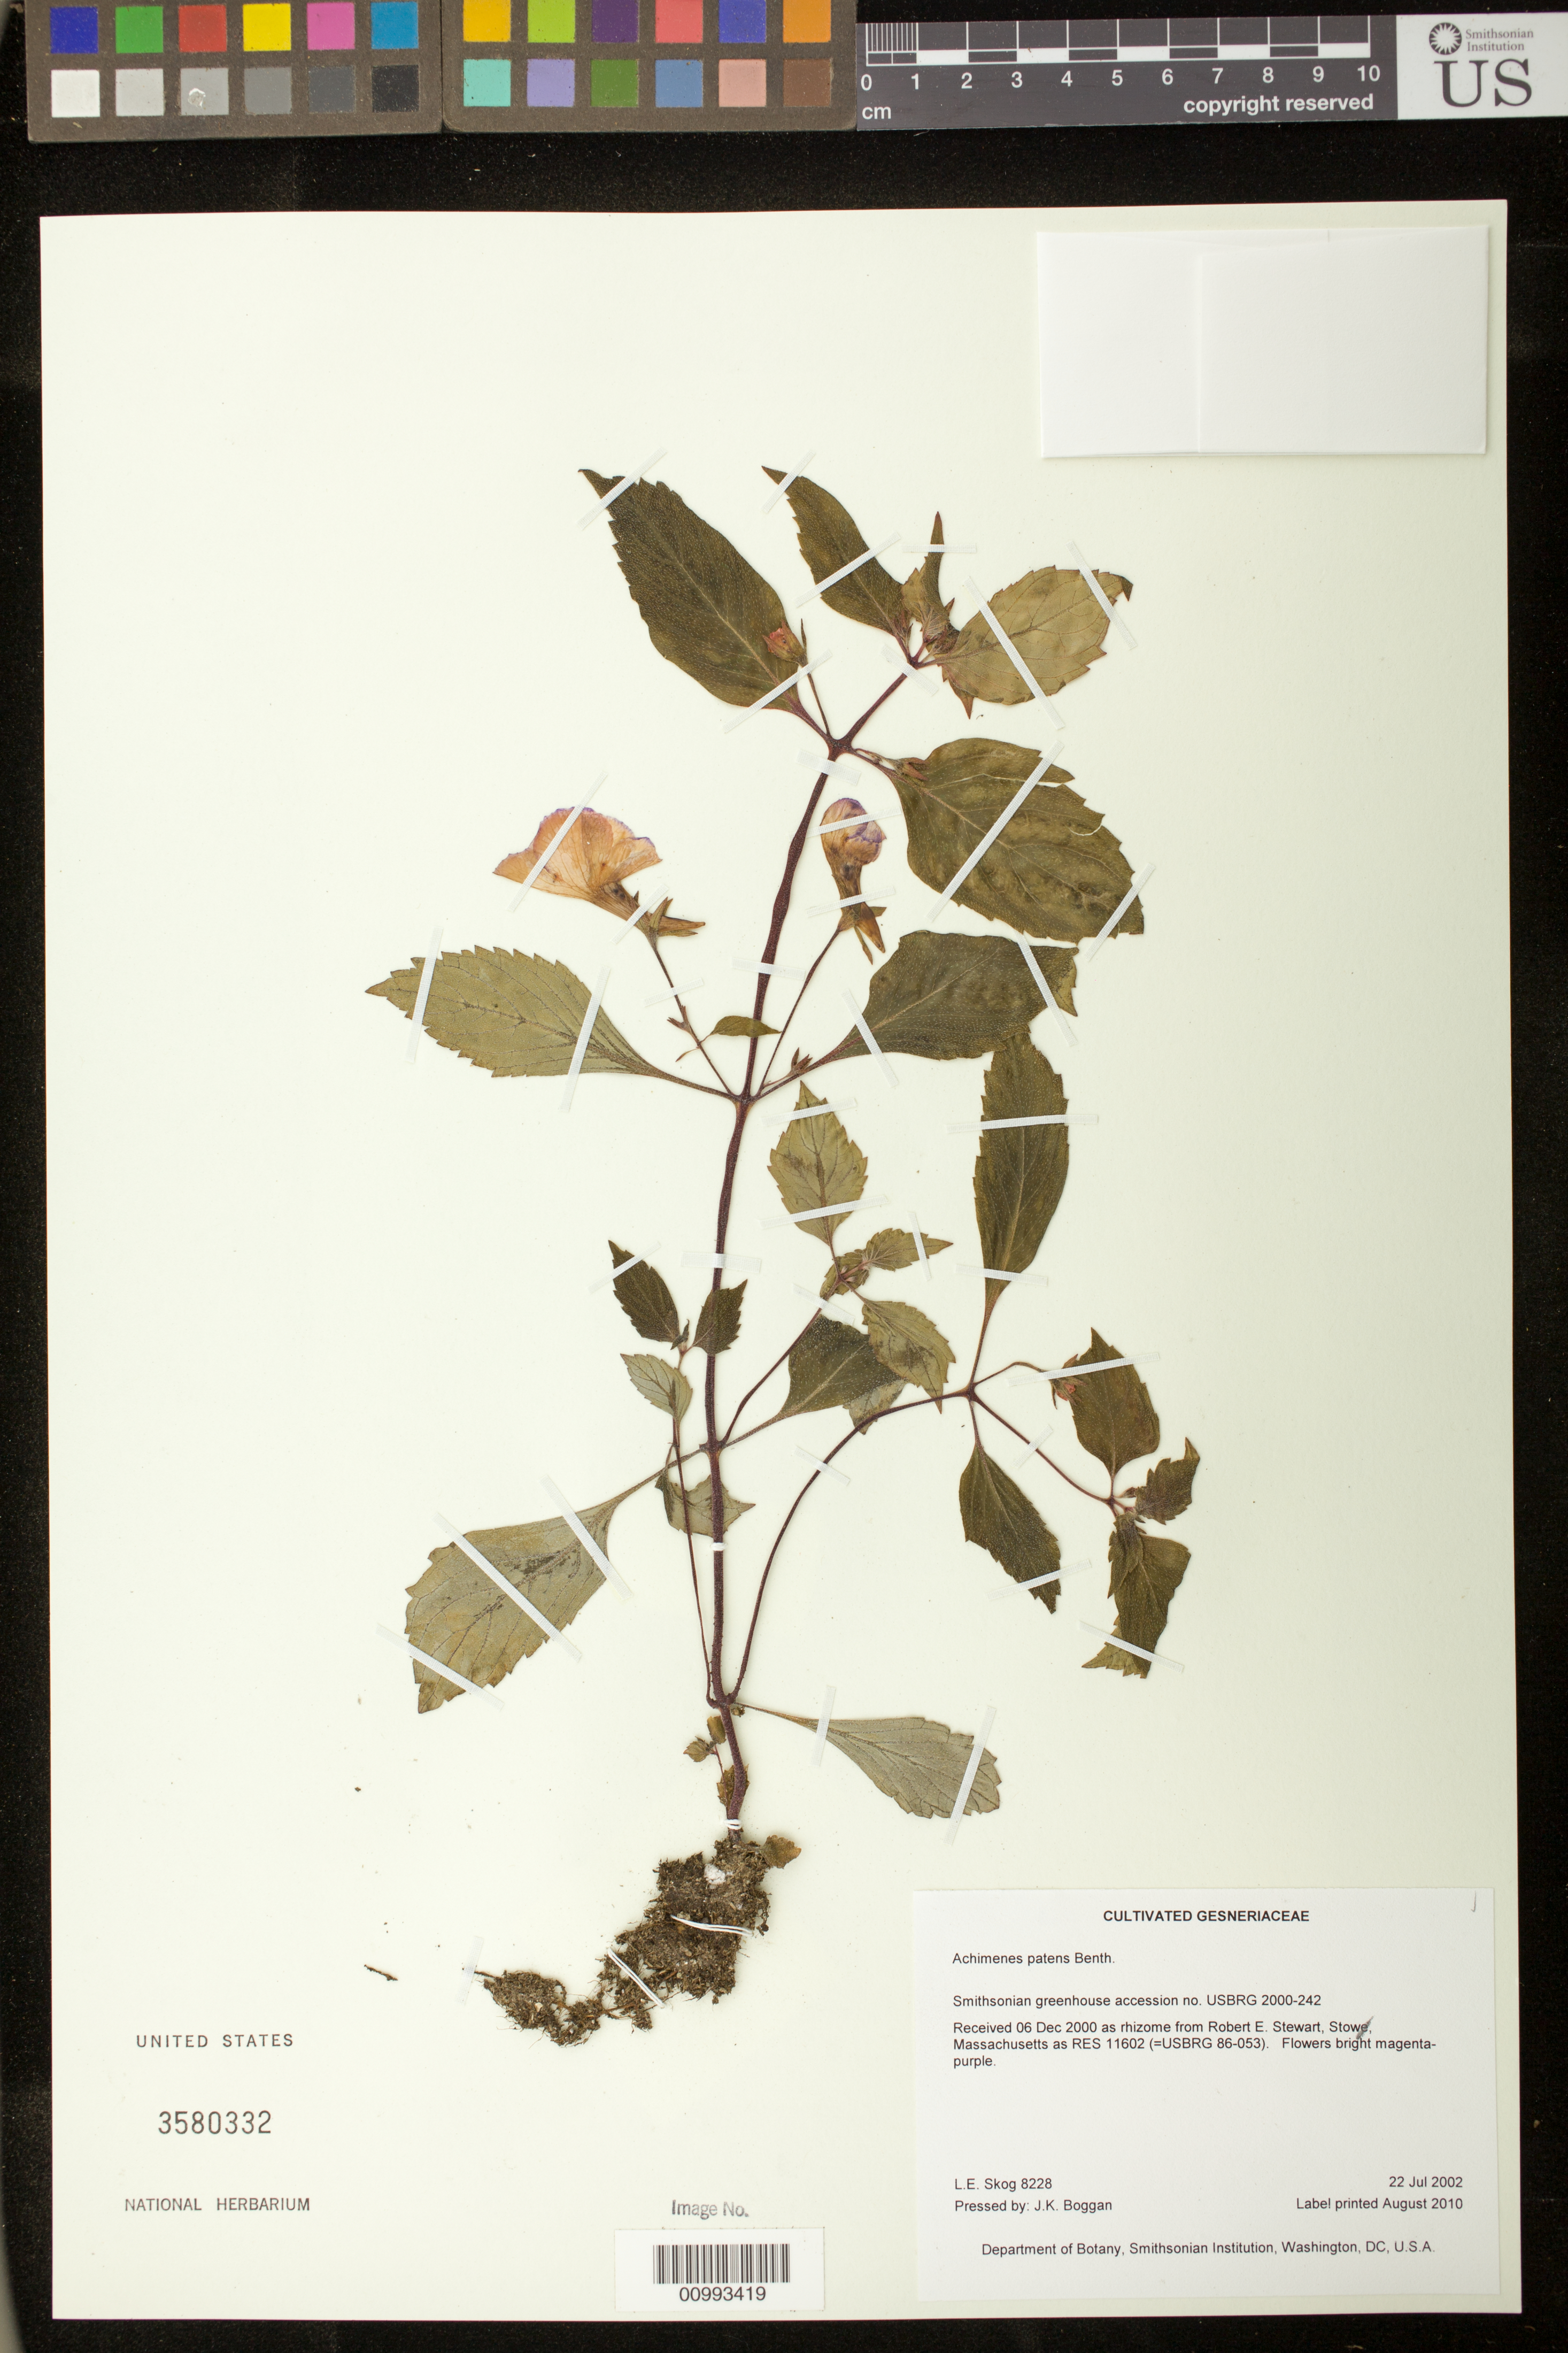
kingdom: Plantae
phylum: Tracheophyta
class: Magnoliopsida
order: Lamiales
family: Gesneriaceae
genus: Achimenes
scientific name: Achimenes patens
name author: Benth.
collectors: L. E. Skog & J. K. Boggan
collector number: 8228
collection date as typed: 22 Jul 2002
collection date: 2002-07-22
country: United States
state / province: District of Columbia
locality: Department of Botany, Smithsonian Institution, Washington, DC, U.S.A.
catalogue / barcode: US 3580332